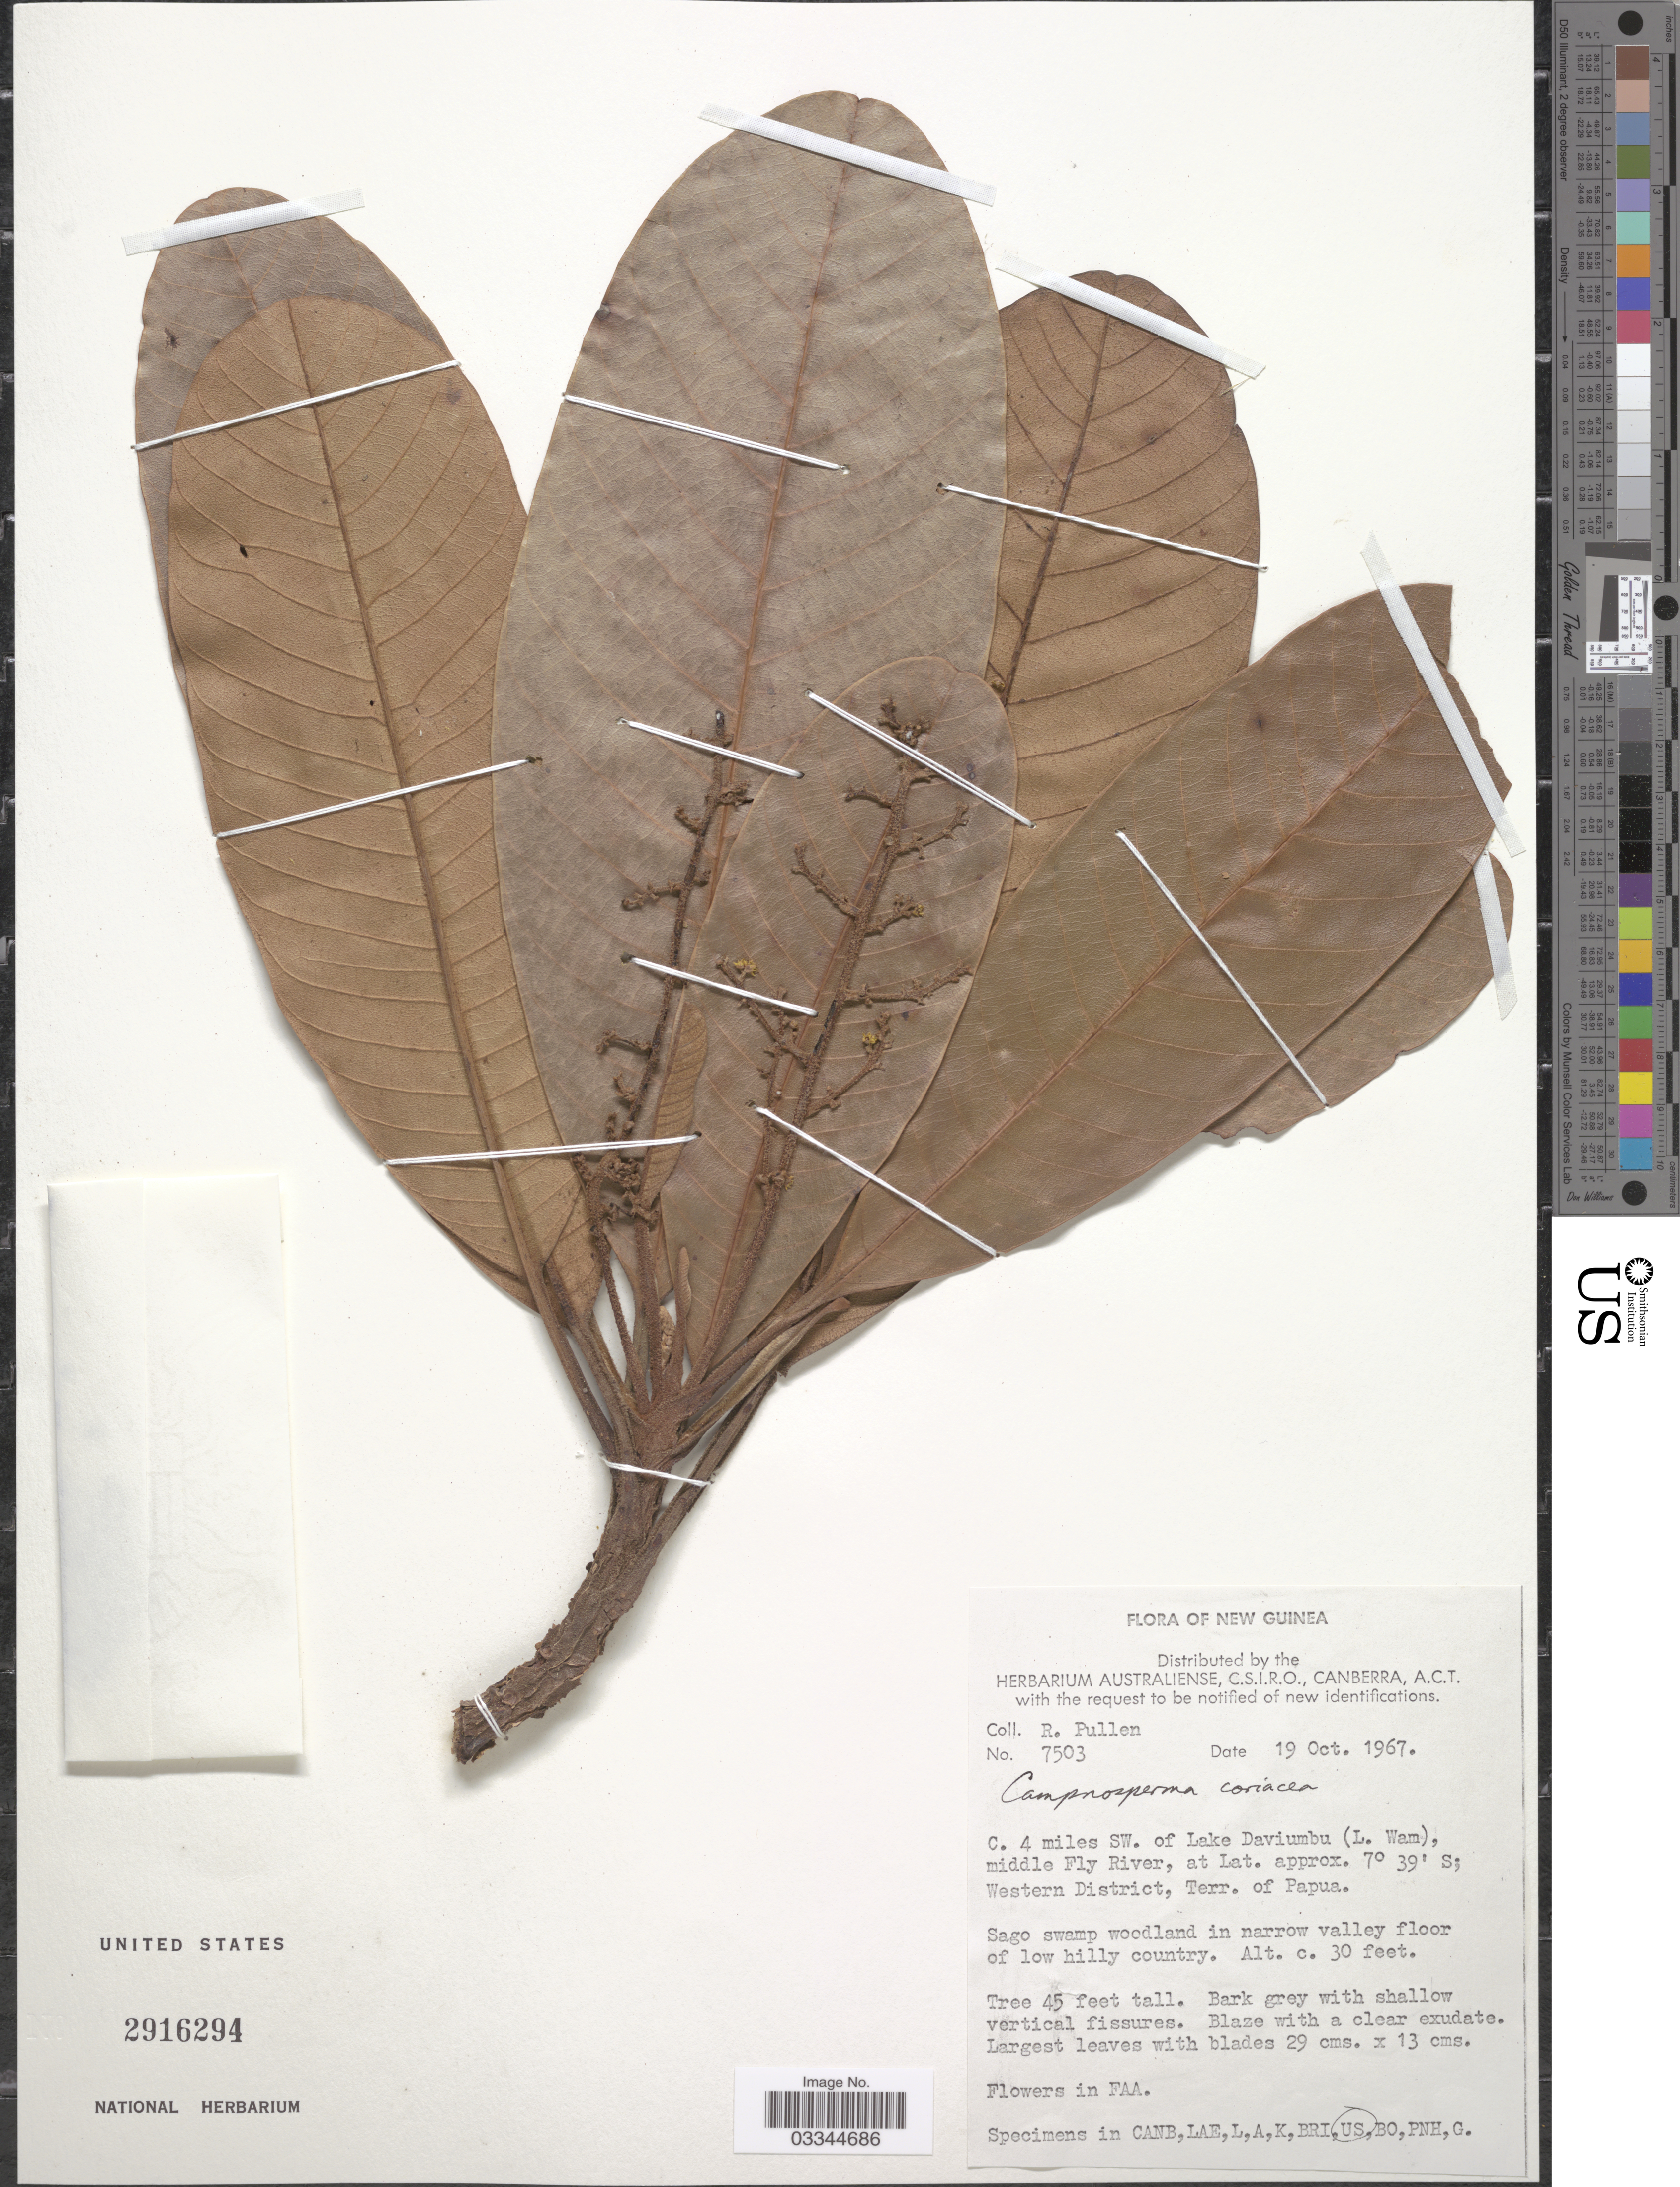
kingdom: Plantae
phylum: Tracheophyta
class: Magnoliopsida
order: Sapindales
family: Anacardiaceae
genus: Campnosperma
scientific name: Campnosperma coriaceum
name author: (Jack) Hallier f.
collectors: R. Pullen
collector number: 7503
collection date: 1967-10-19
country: Papua New Guinea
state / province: Manus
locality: New Guinea, C. 4 miles SW. of Lake Daviumbu (L. Wam), middle Fly River, Western District, Terr. of Papua.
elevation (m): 9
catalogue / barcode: US 2916294